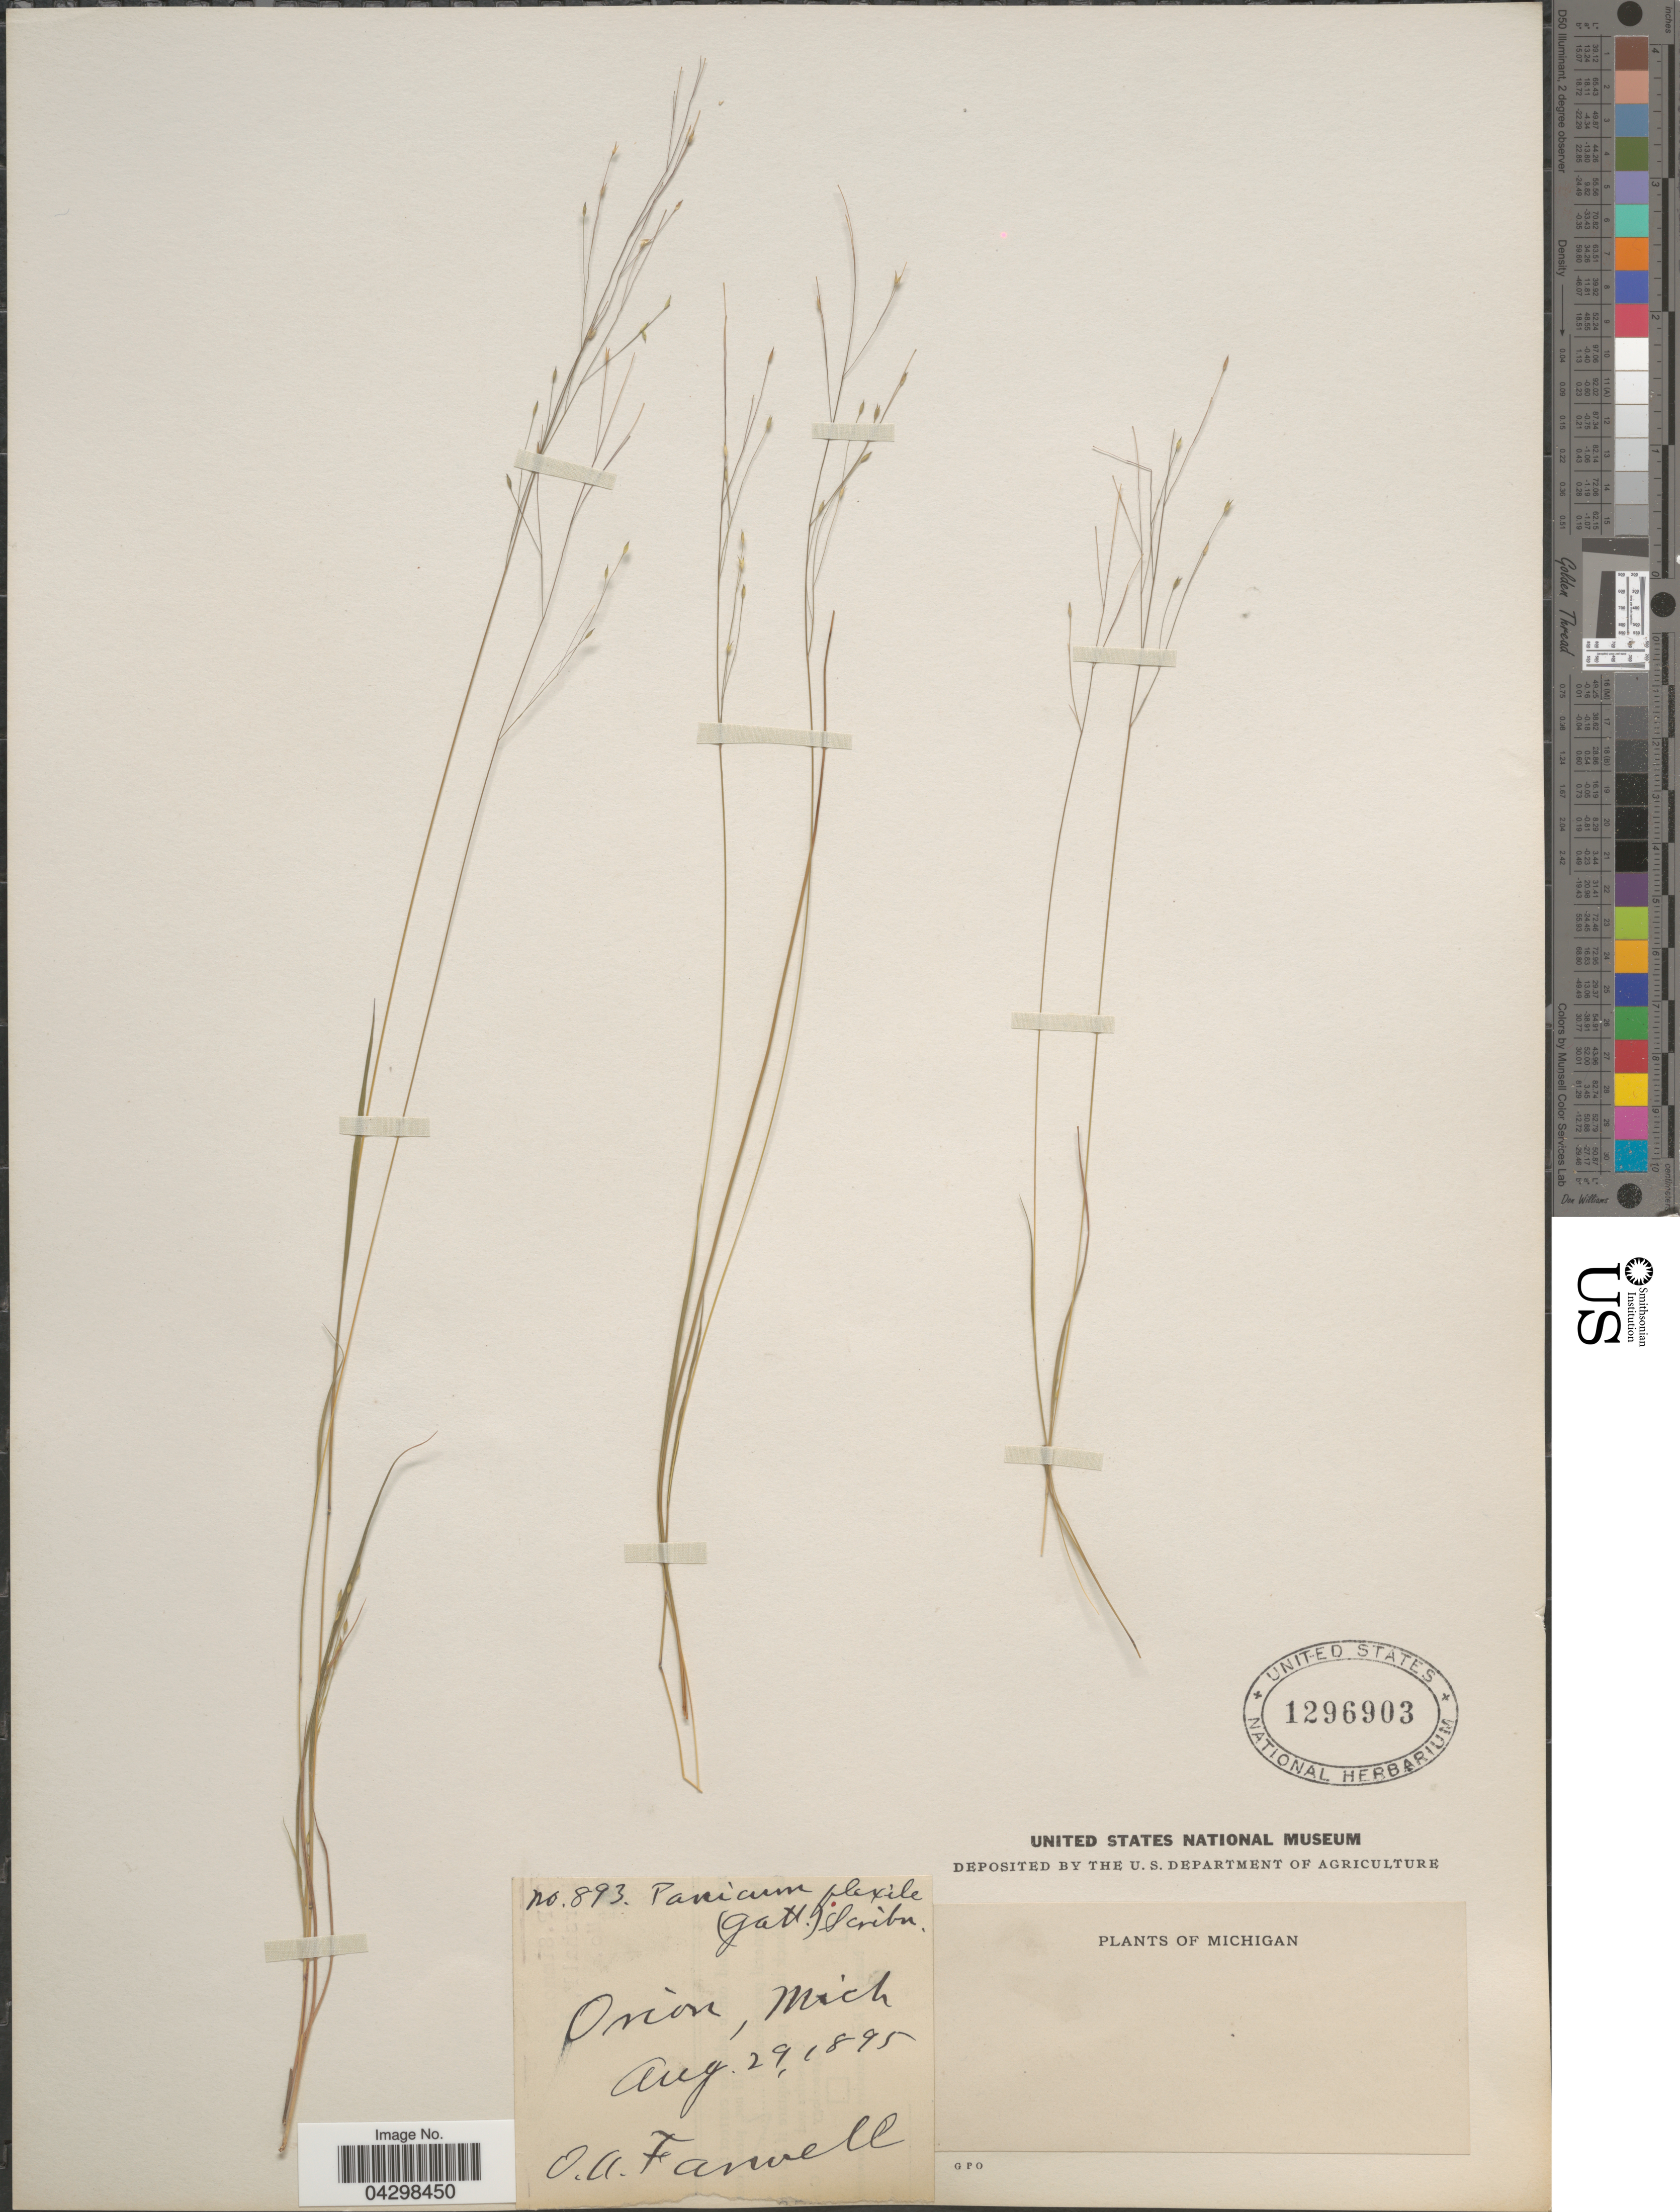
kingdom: Plantae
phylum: Tracheophyta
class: Liliopsida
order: Poales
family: Poaceae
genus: Panicum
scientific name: Panicum flexile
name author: (Gatt.) Scribn.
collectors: O. Farwell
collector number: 893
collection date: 1895-08-29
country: United States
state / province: Michigan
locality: Orion.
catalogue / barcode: US 1296903